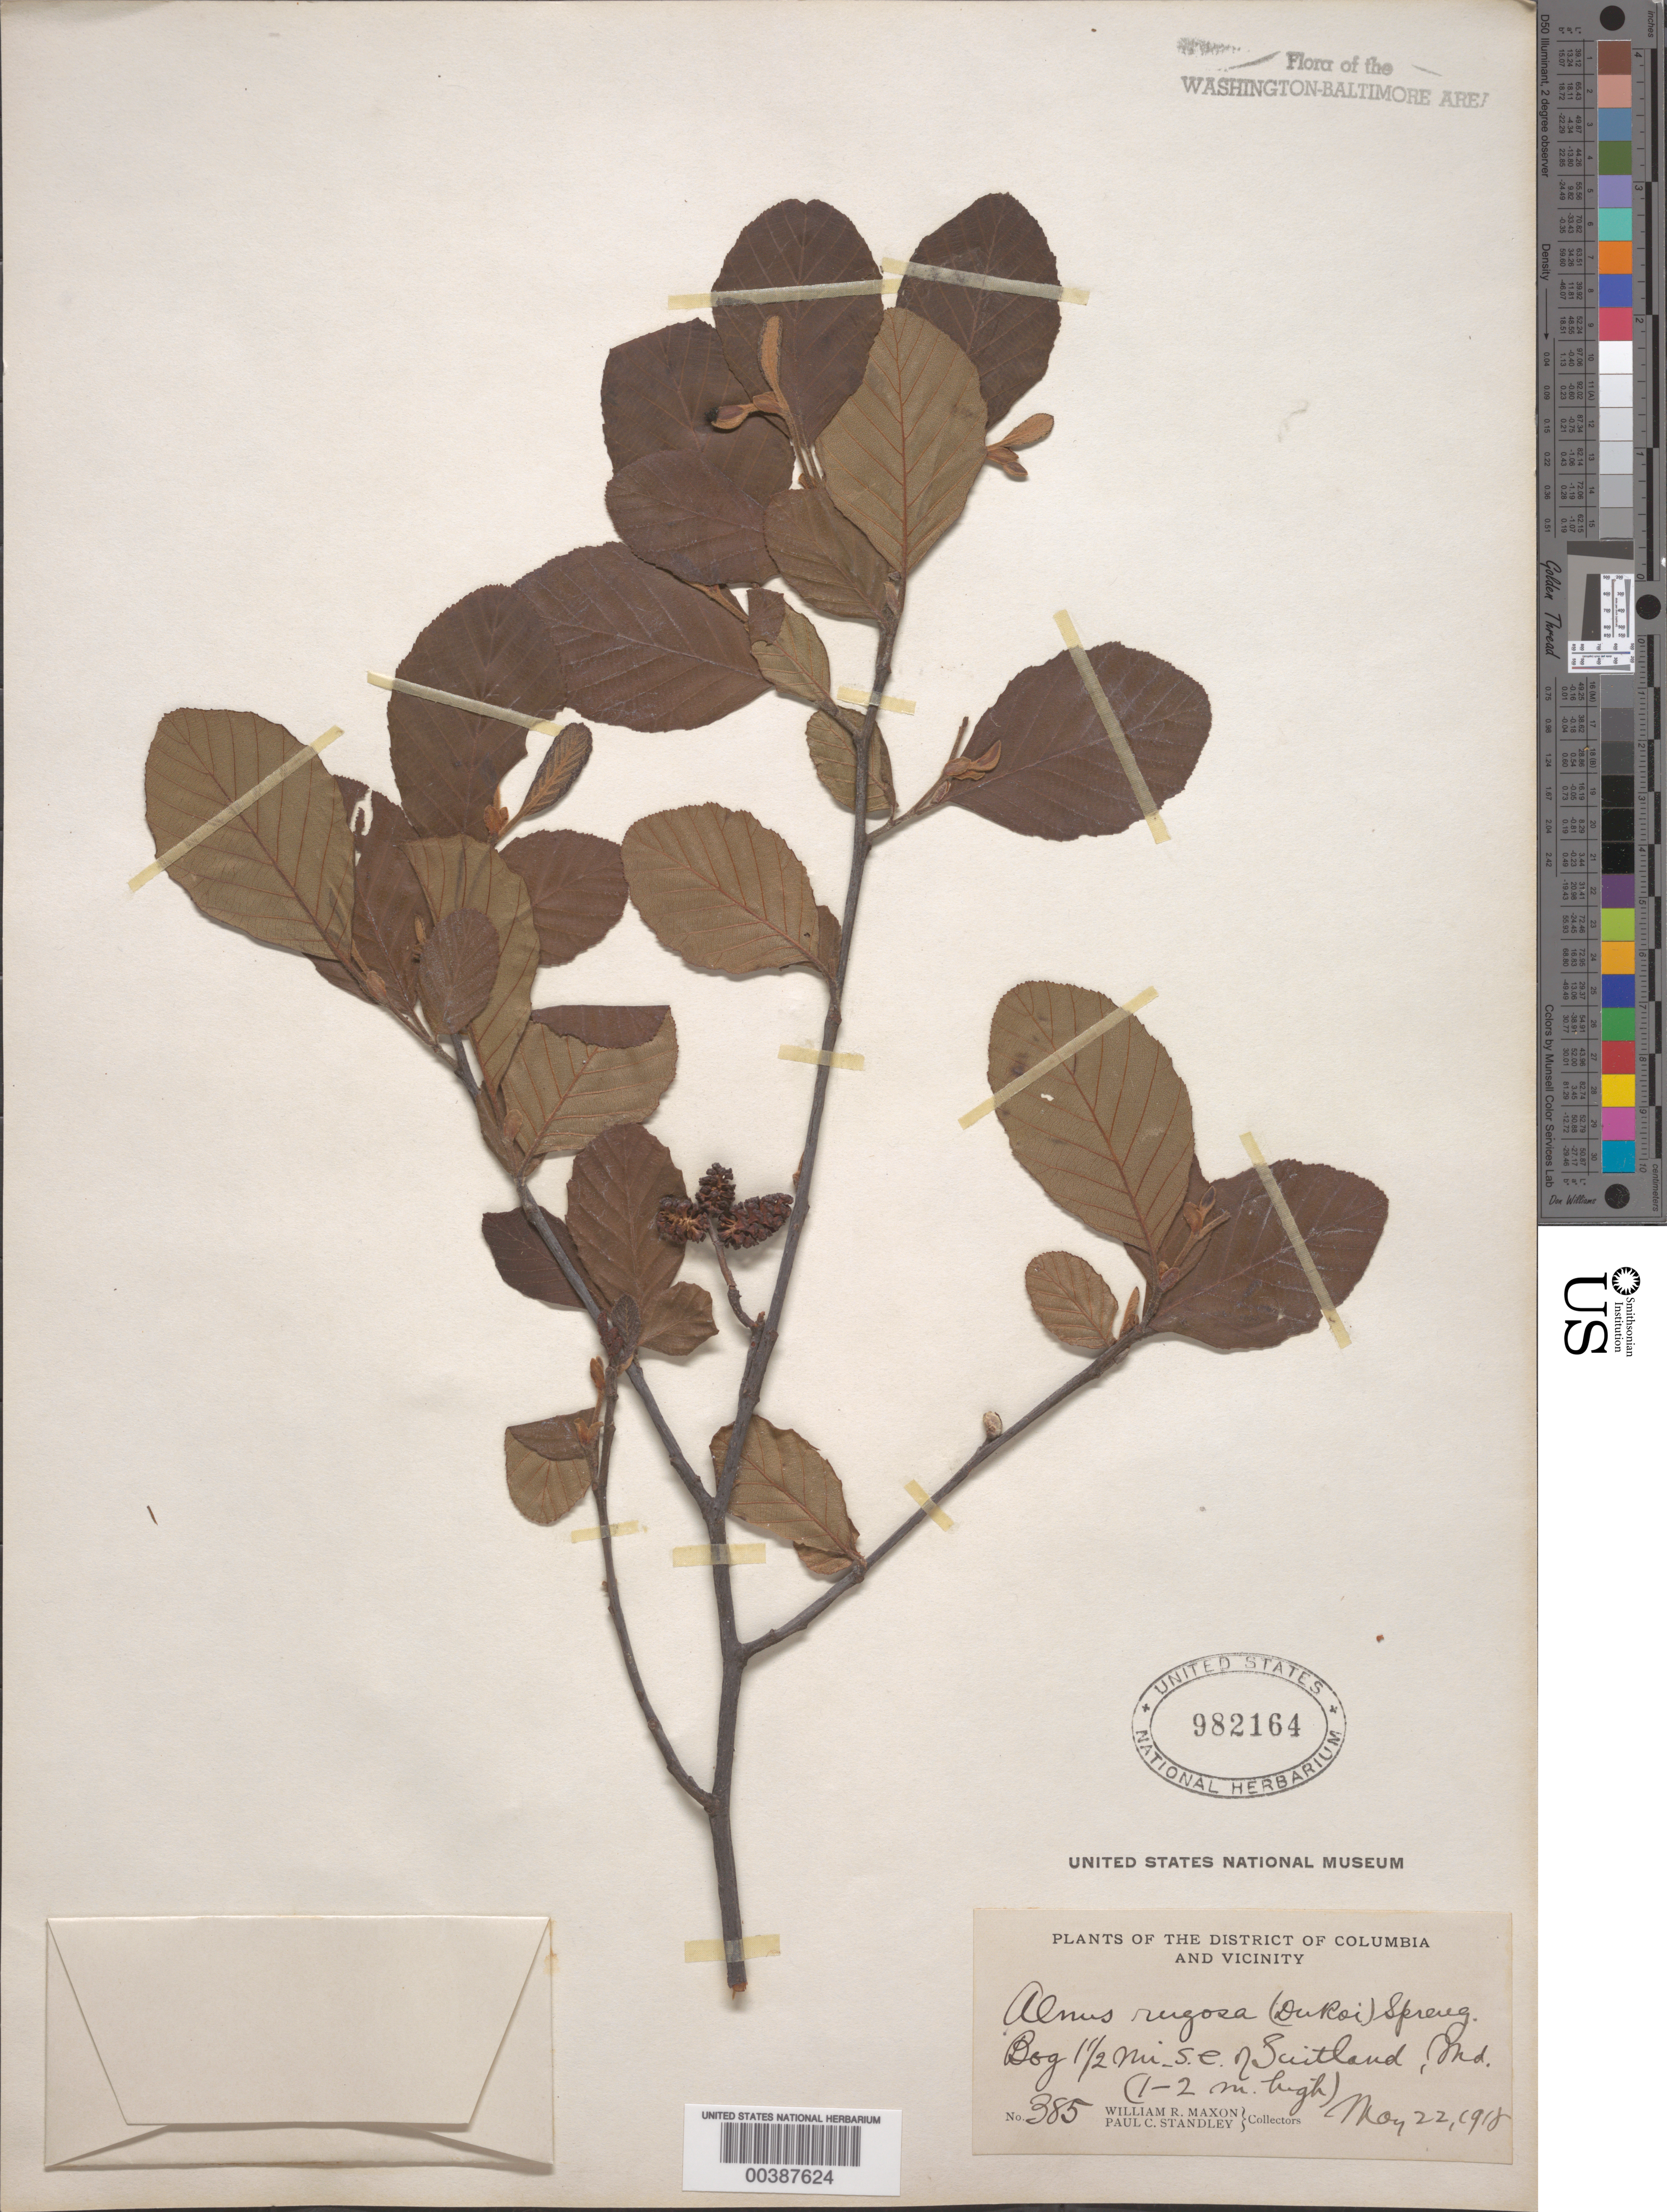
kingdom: Plantae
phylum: Tracheophyta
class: Magnoliopsida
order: Fagales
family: Betulaceae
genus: Alnus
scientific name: Alnus serrulata var. vulgaris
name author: Fernald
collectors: W. R. Maxon & P. C. Standley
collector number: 385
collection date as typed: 22 May 1918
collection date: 1918-05-22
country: United States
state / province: Maryland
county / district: Prince George's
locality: Bog southeast of Suitland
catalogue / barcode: US 982164